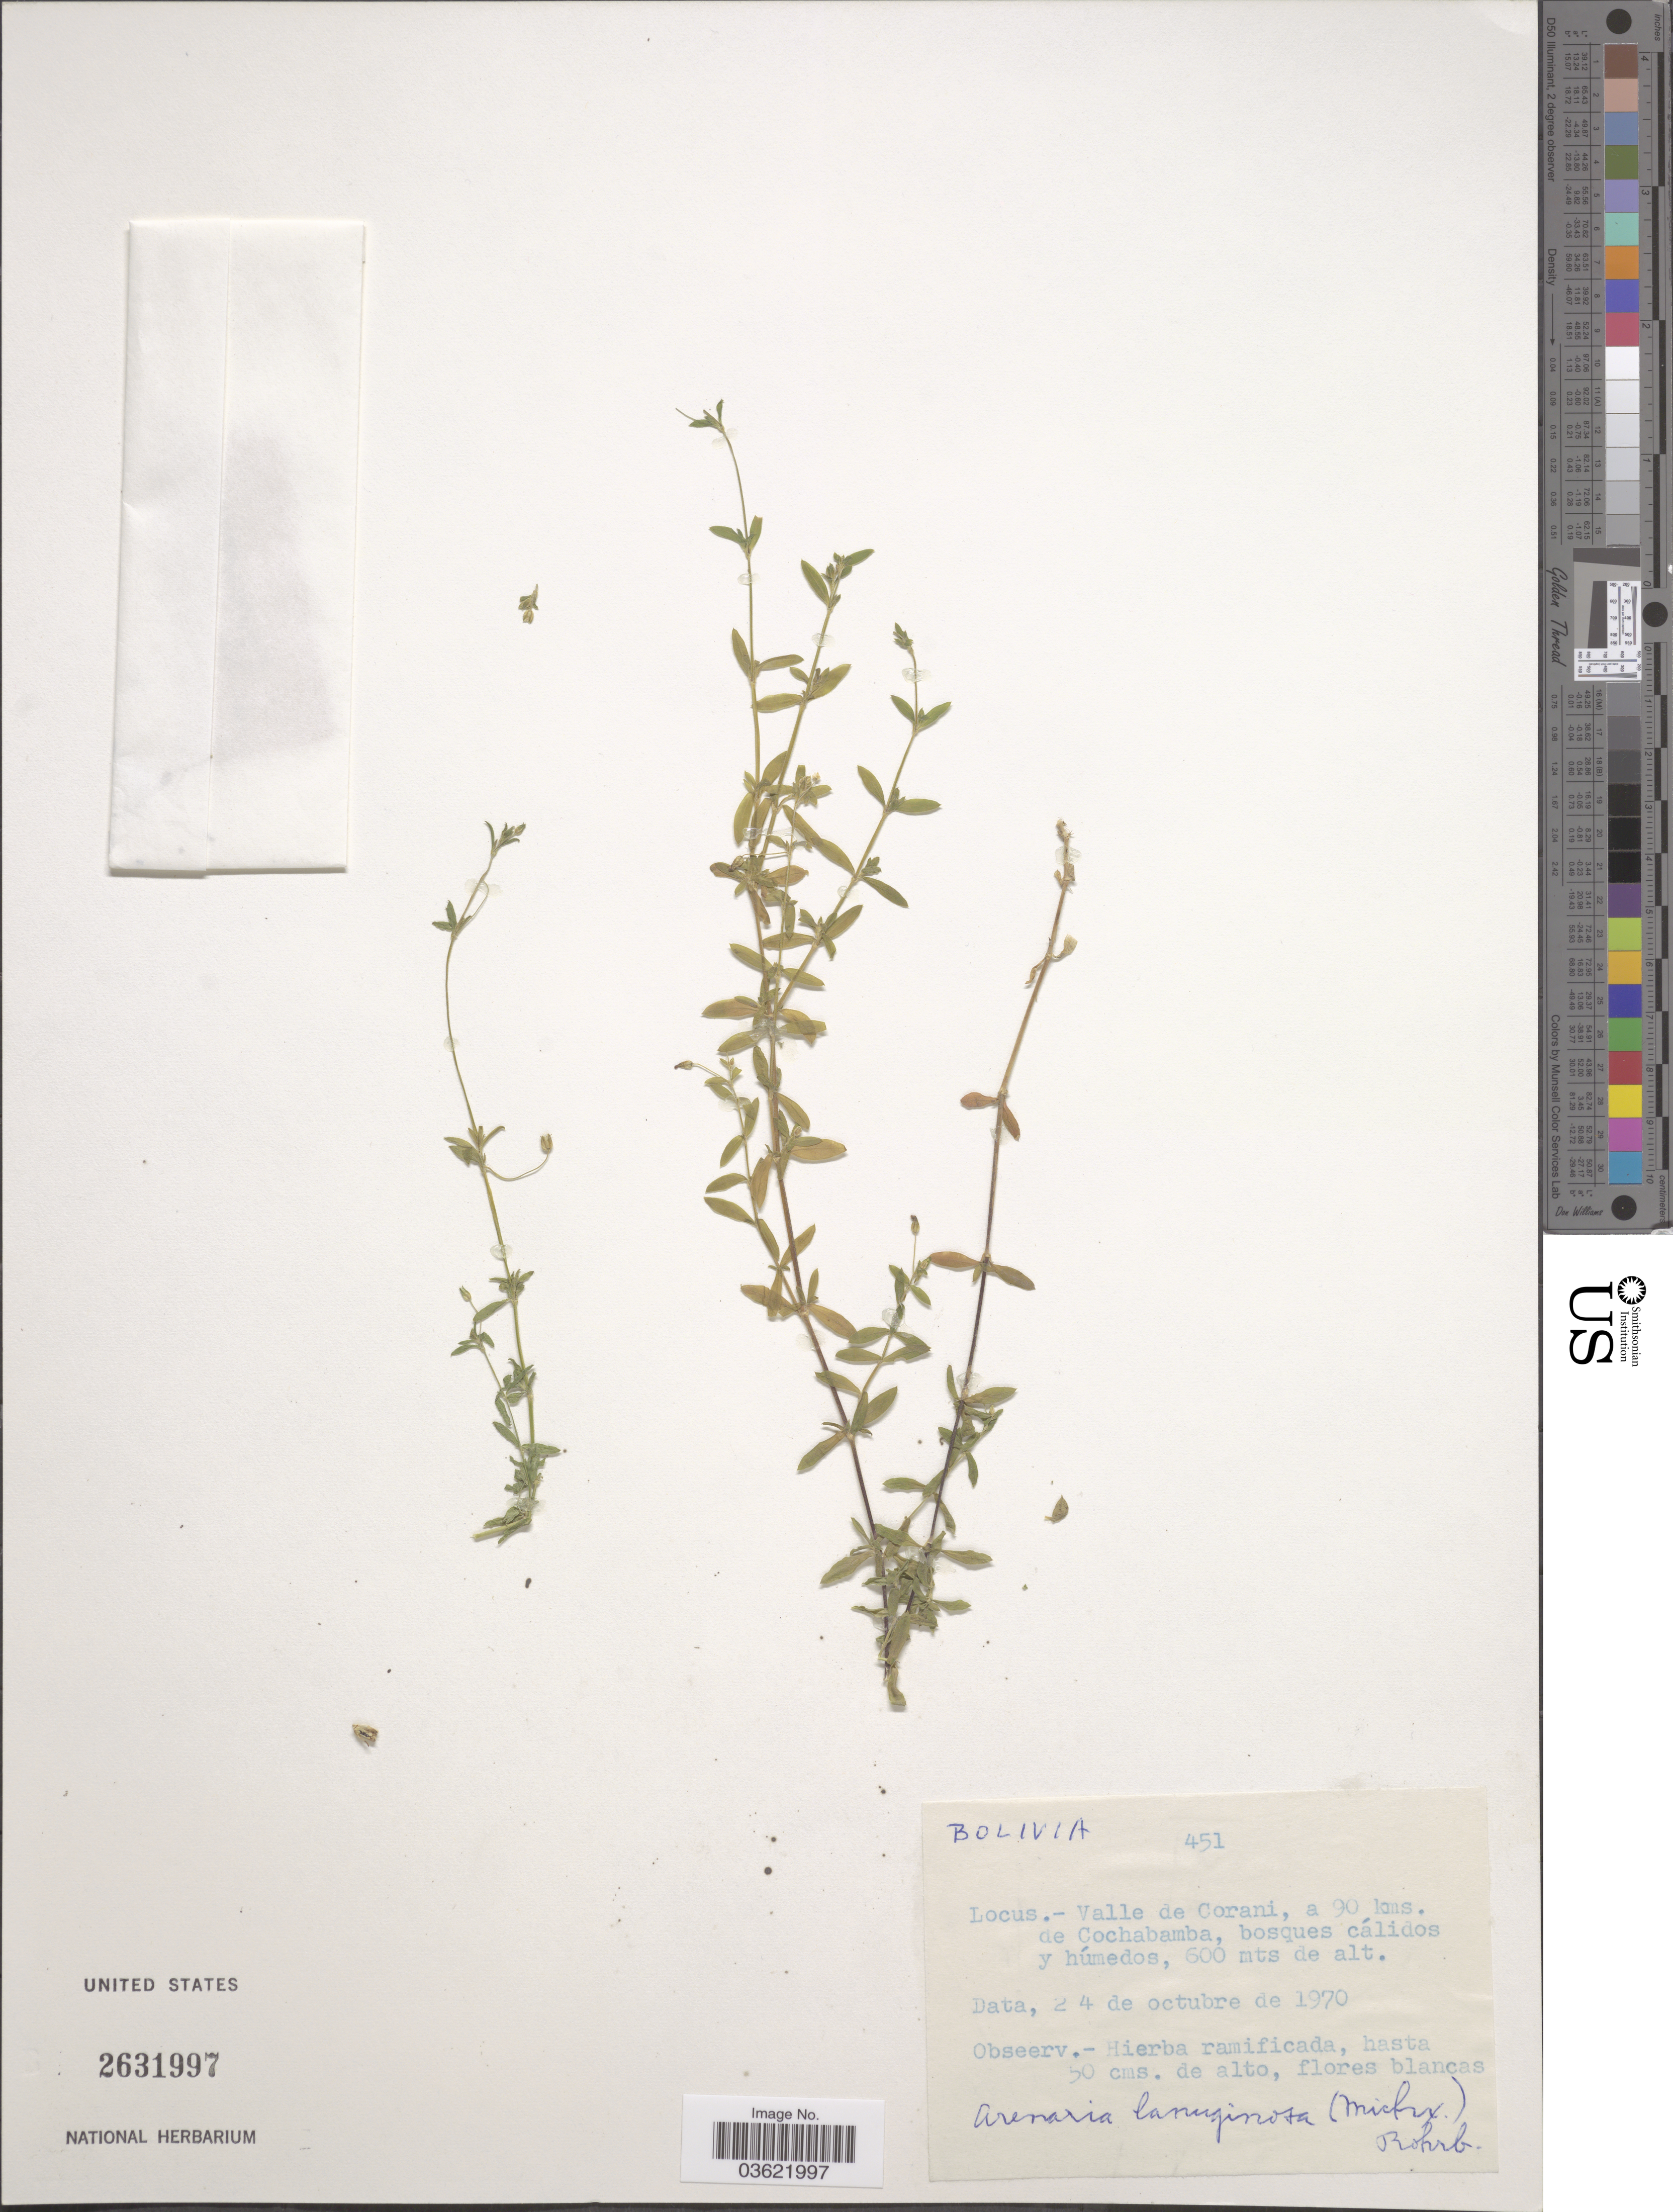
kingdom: Plantae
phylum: Tracheophyta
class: Magnoliopsida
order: Caryophyllales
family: Caryophyllaceae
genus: Arenaria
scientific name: Arenaria lanuginosa var. megalantha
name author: Rohrb.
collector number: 451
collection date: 1970-10-24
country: Bolivia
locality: Valle de Corani, a 90 kms. de Cochabamba.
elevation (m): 600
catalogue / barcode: US 2631997